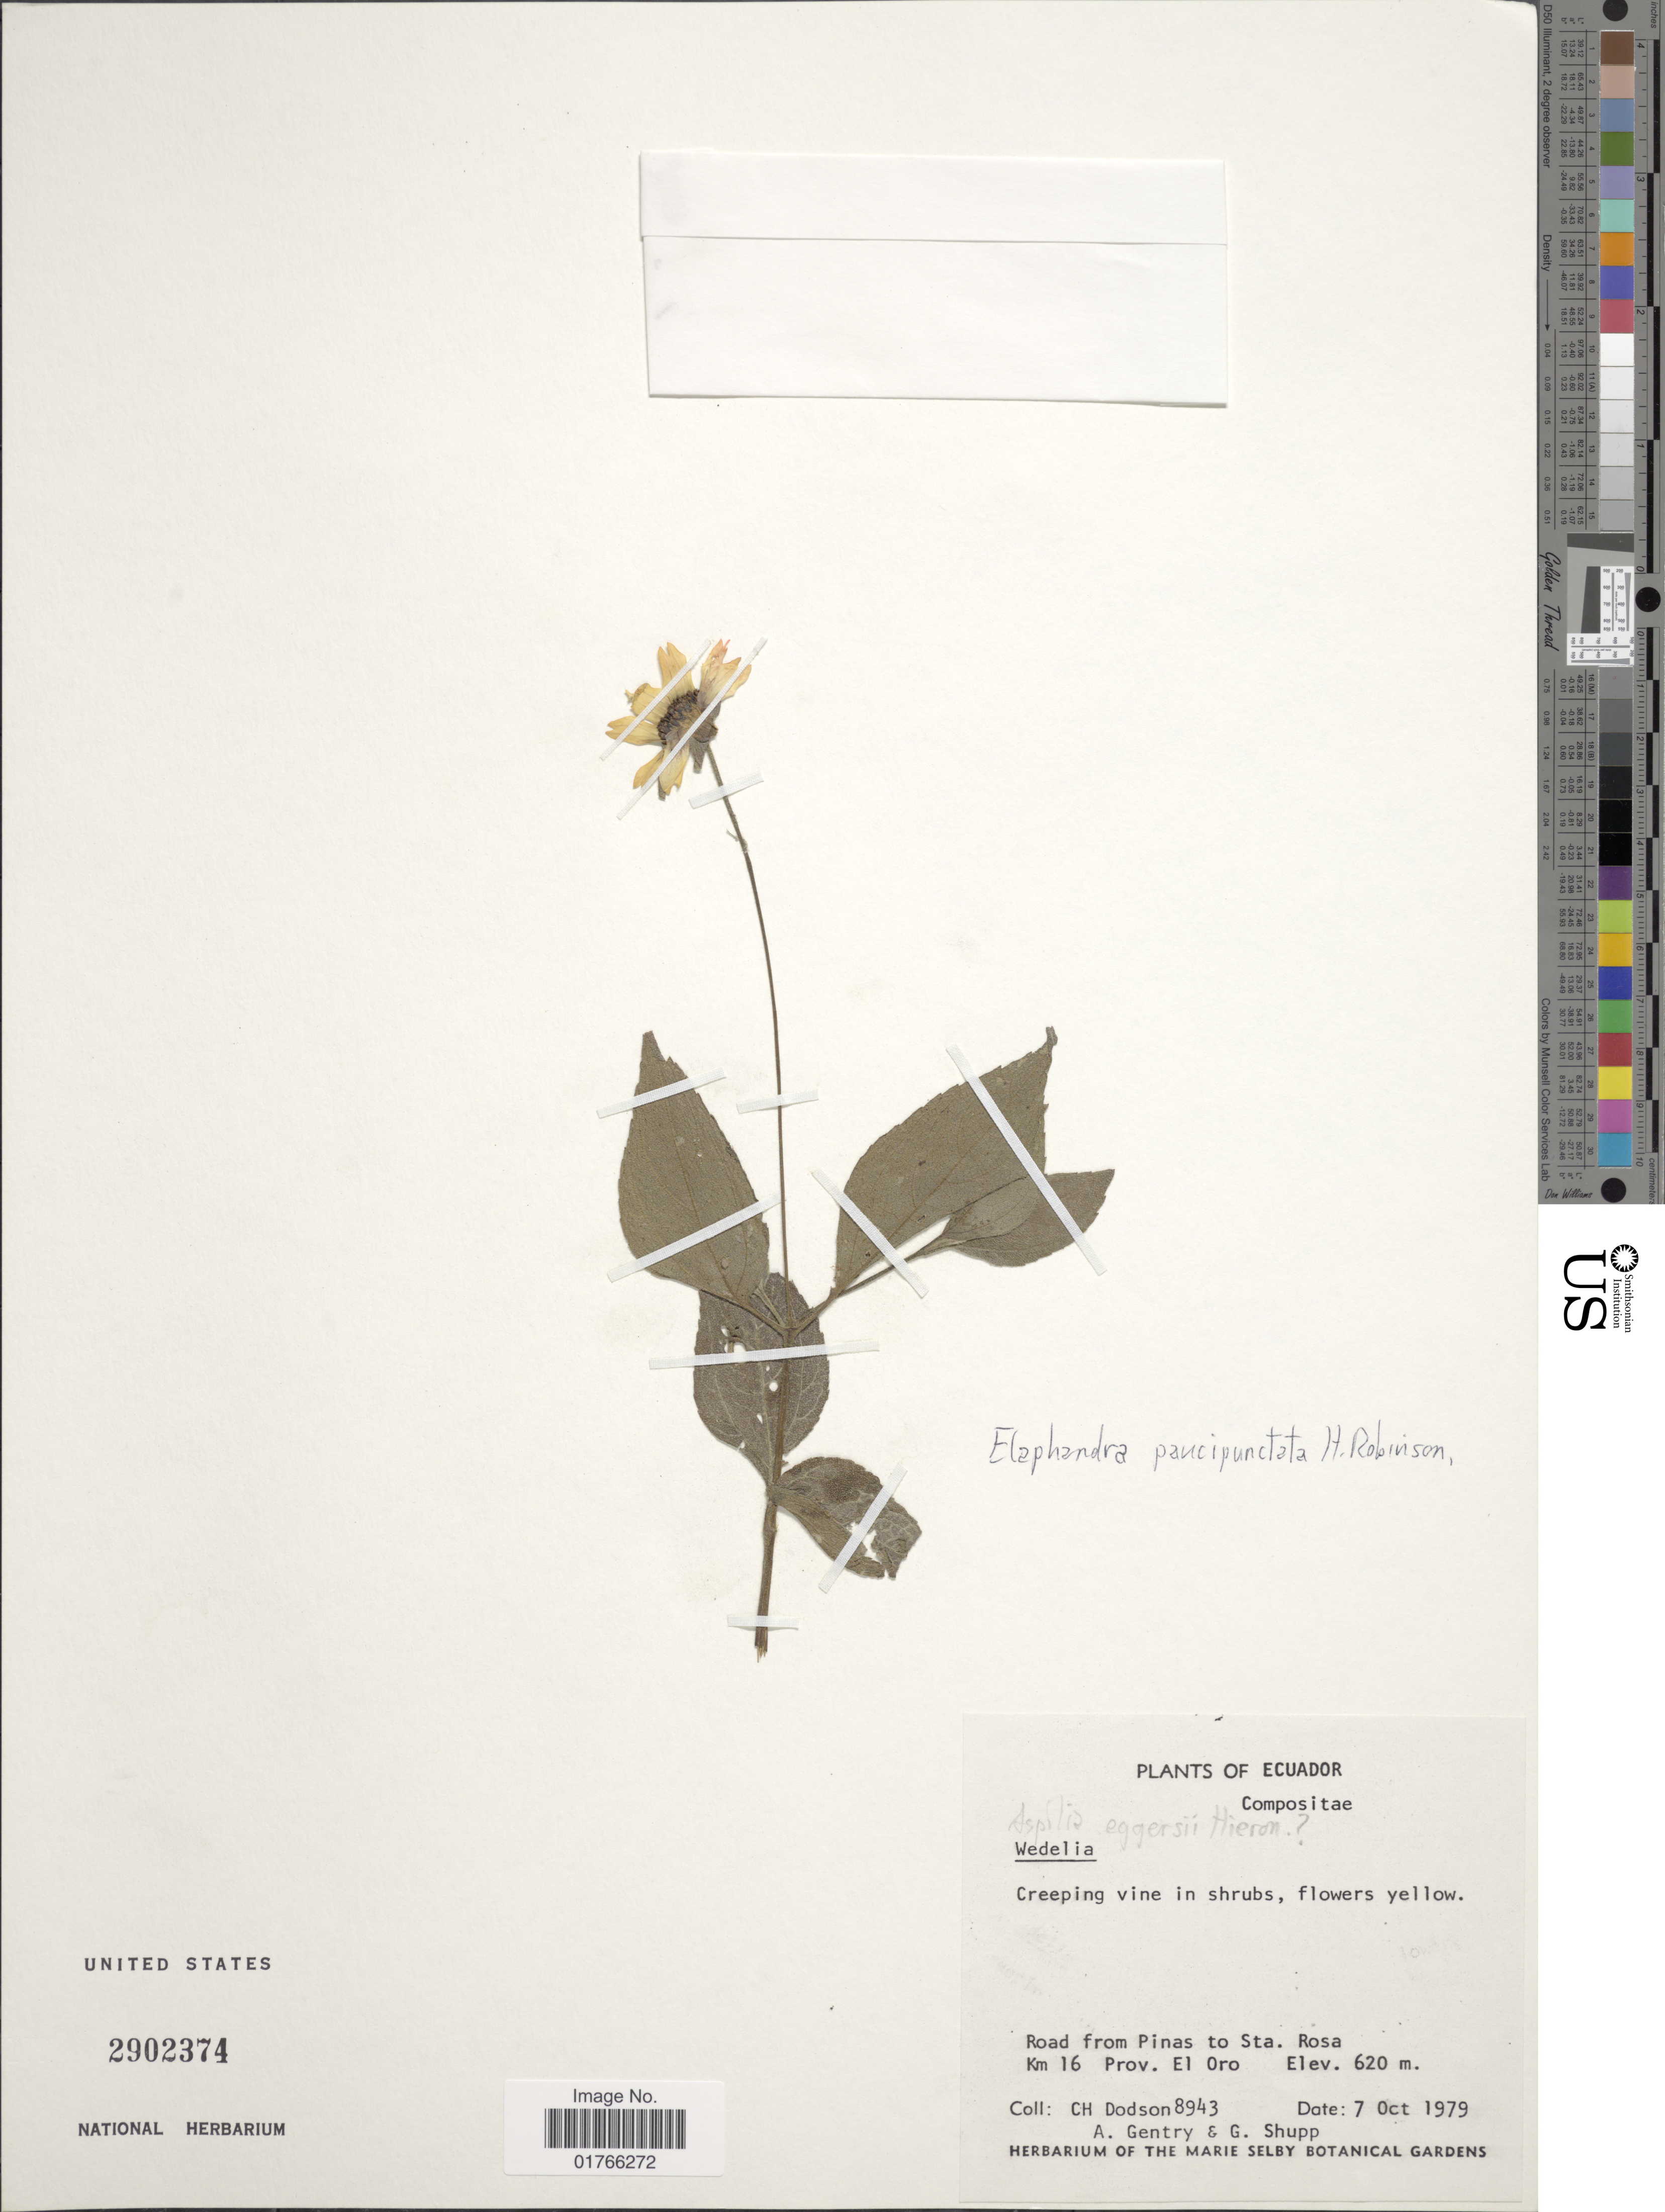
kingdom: Plantae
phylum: Tracheophyta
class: Magnoliopsida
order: Asterales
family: Asteraceae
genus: Elaphandra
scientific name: Elaphandra paucipunctata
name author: H. Rob.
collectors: C. Dodson, A. H. Gentry & G. Shupp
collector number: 8943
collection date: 1979-10-07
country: Ecuador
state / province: El Oro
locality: Road from Pinas to Sta. Rosa, km 16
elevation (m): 620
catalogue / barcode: US 2902374